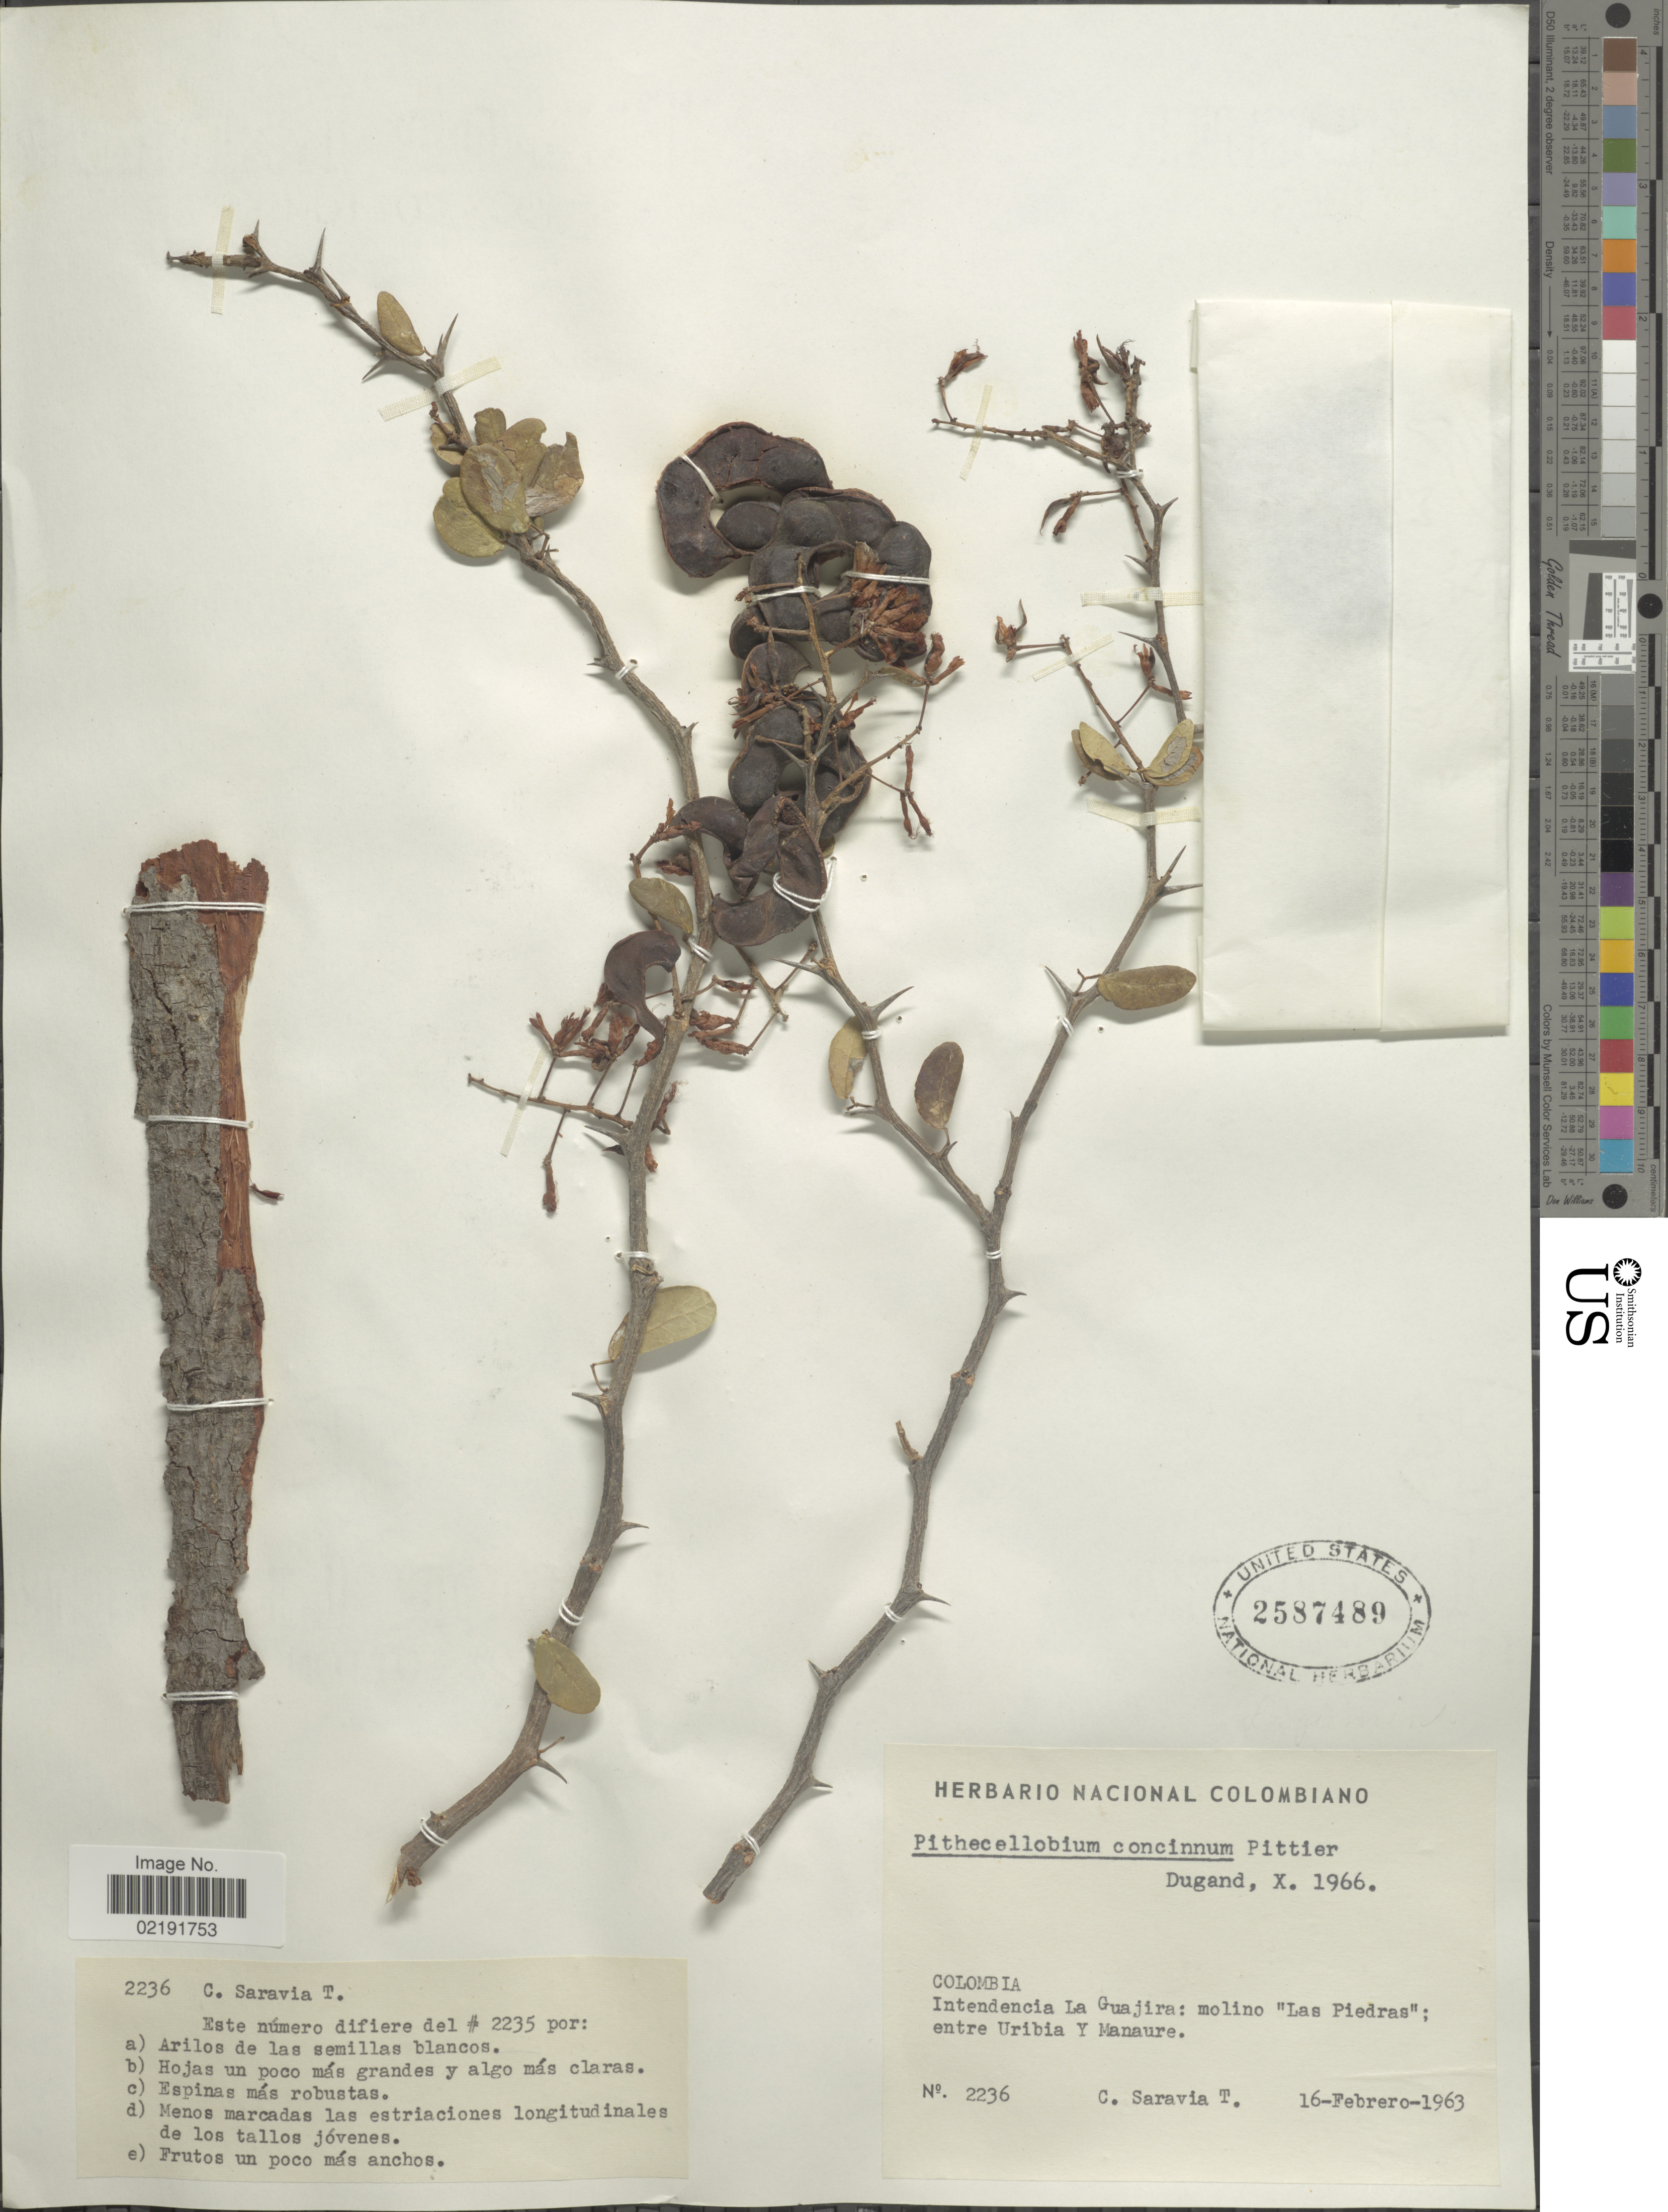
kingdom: Plantae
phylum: Tracheophyta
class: Magnoliopsida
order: Fabales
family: Fabaceae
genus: Pithecellobium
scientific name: Pithecellobium subglobosum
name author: Pittier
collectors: C. Saravia T.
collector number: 2236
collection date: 1963-02-16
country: Colombia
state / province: La Guajira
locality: Colombia. Intendencia La Guajira: molina "Las Piedras"; entre Uribia y Manaure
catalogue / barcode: US 2587489